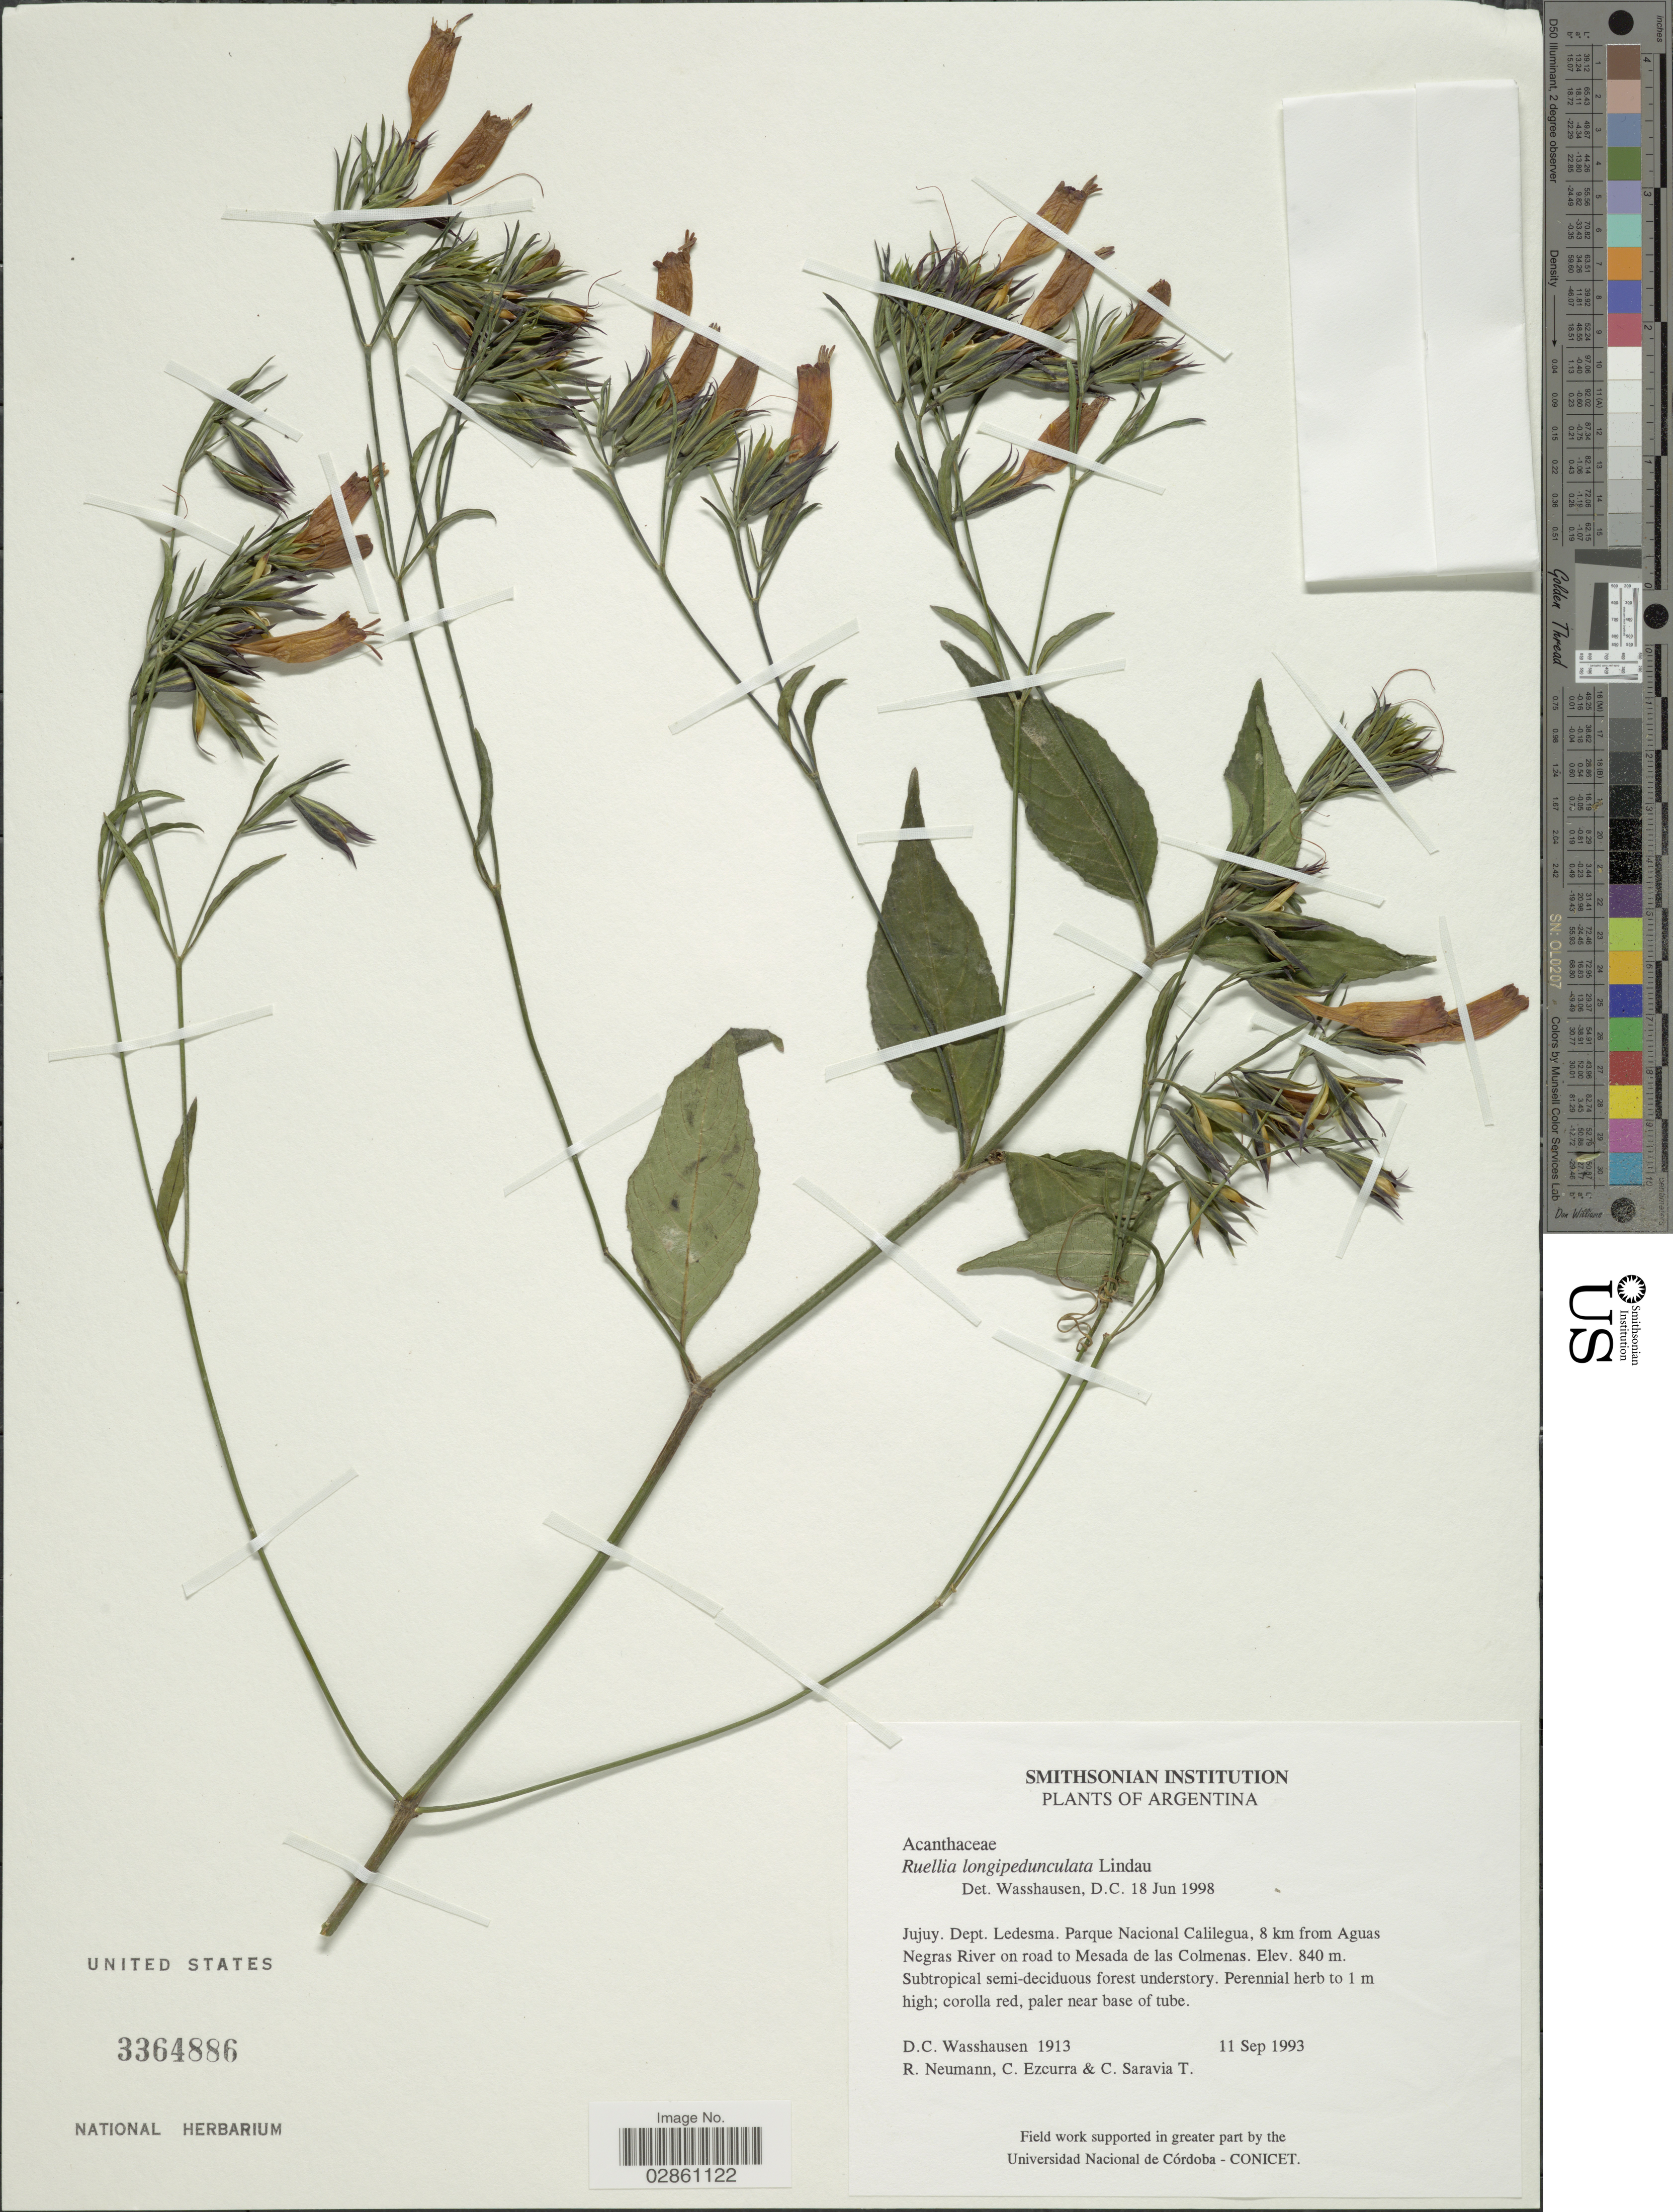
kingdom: Plantae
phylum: Tracheophyta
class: Magnoliopsida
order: Lamiales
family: Acanthaceae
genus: Ruellia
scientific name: Ruellia longipedunculata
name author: Lindau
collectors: D. C. Wasshausen, R. Neumann, E. Ezcurra & C. Saravia T.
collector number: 1913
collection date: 1993-09-11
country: Argentina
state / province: Jujuy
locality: Dept. Ledesma. Parque Nacional Calilegua, 8 km from Aguas Negras River on road to Mesada de las Colmenas.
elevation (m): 840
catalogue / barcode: US 3364886